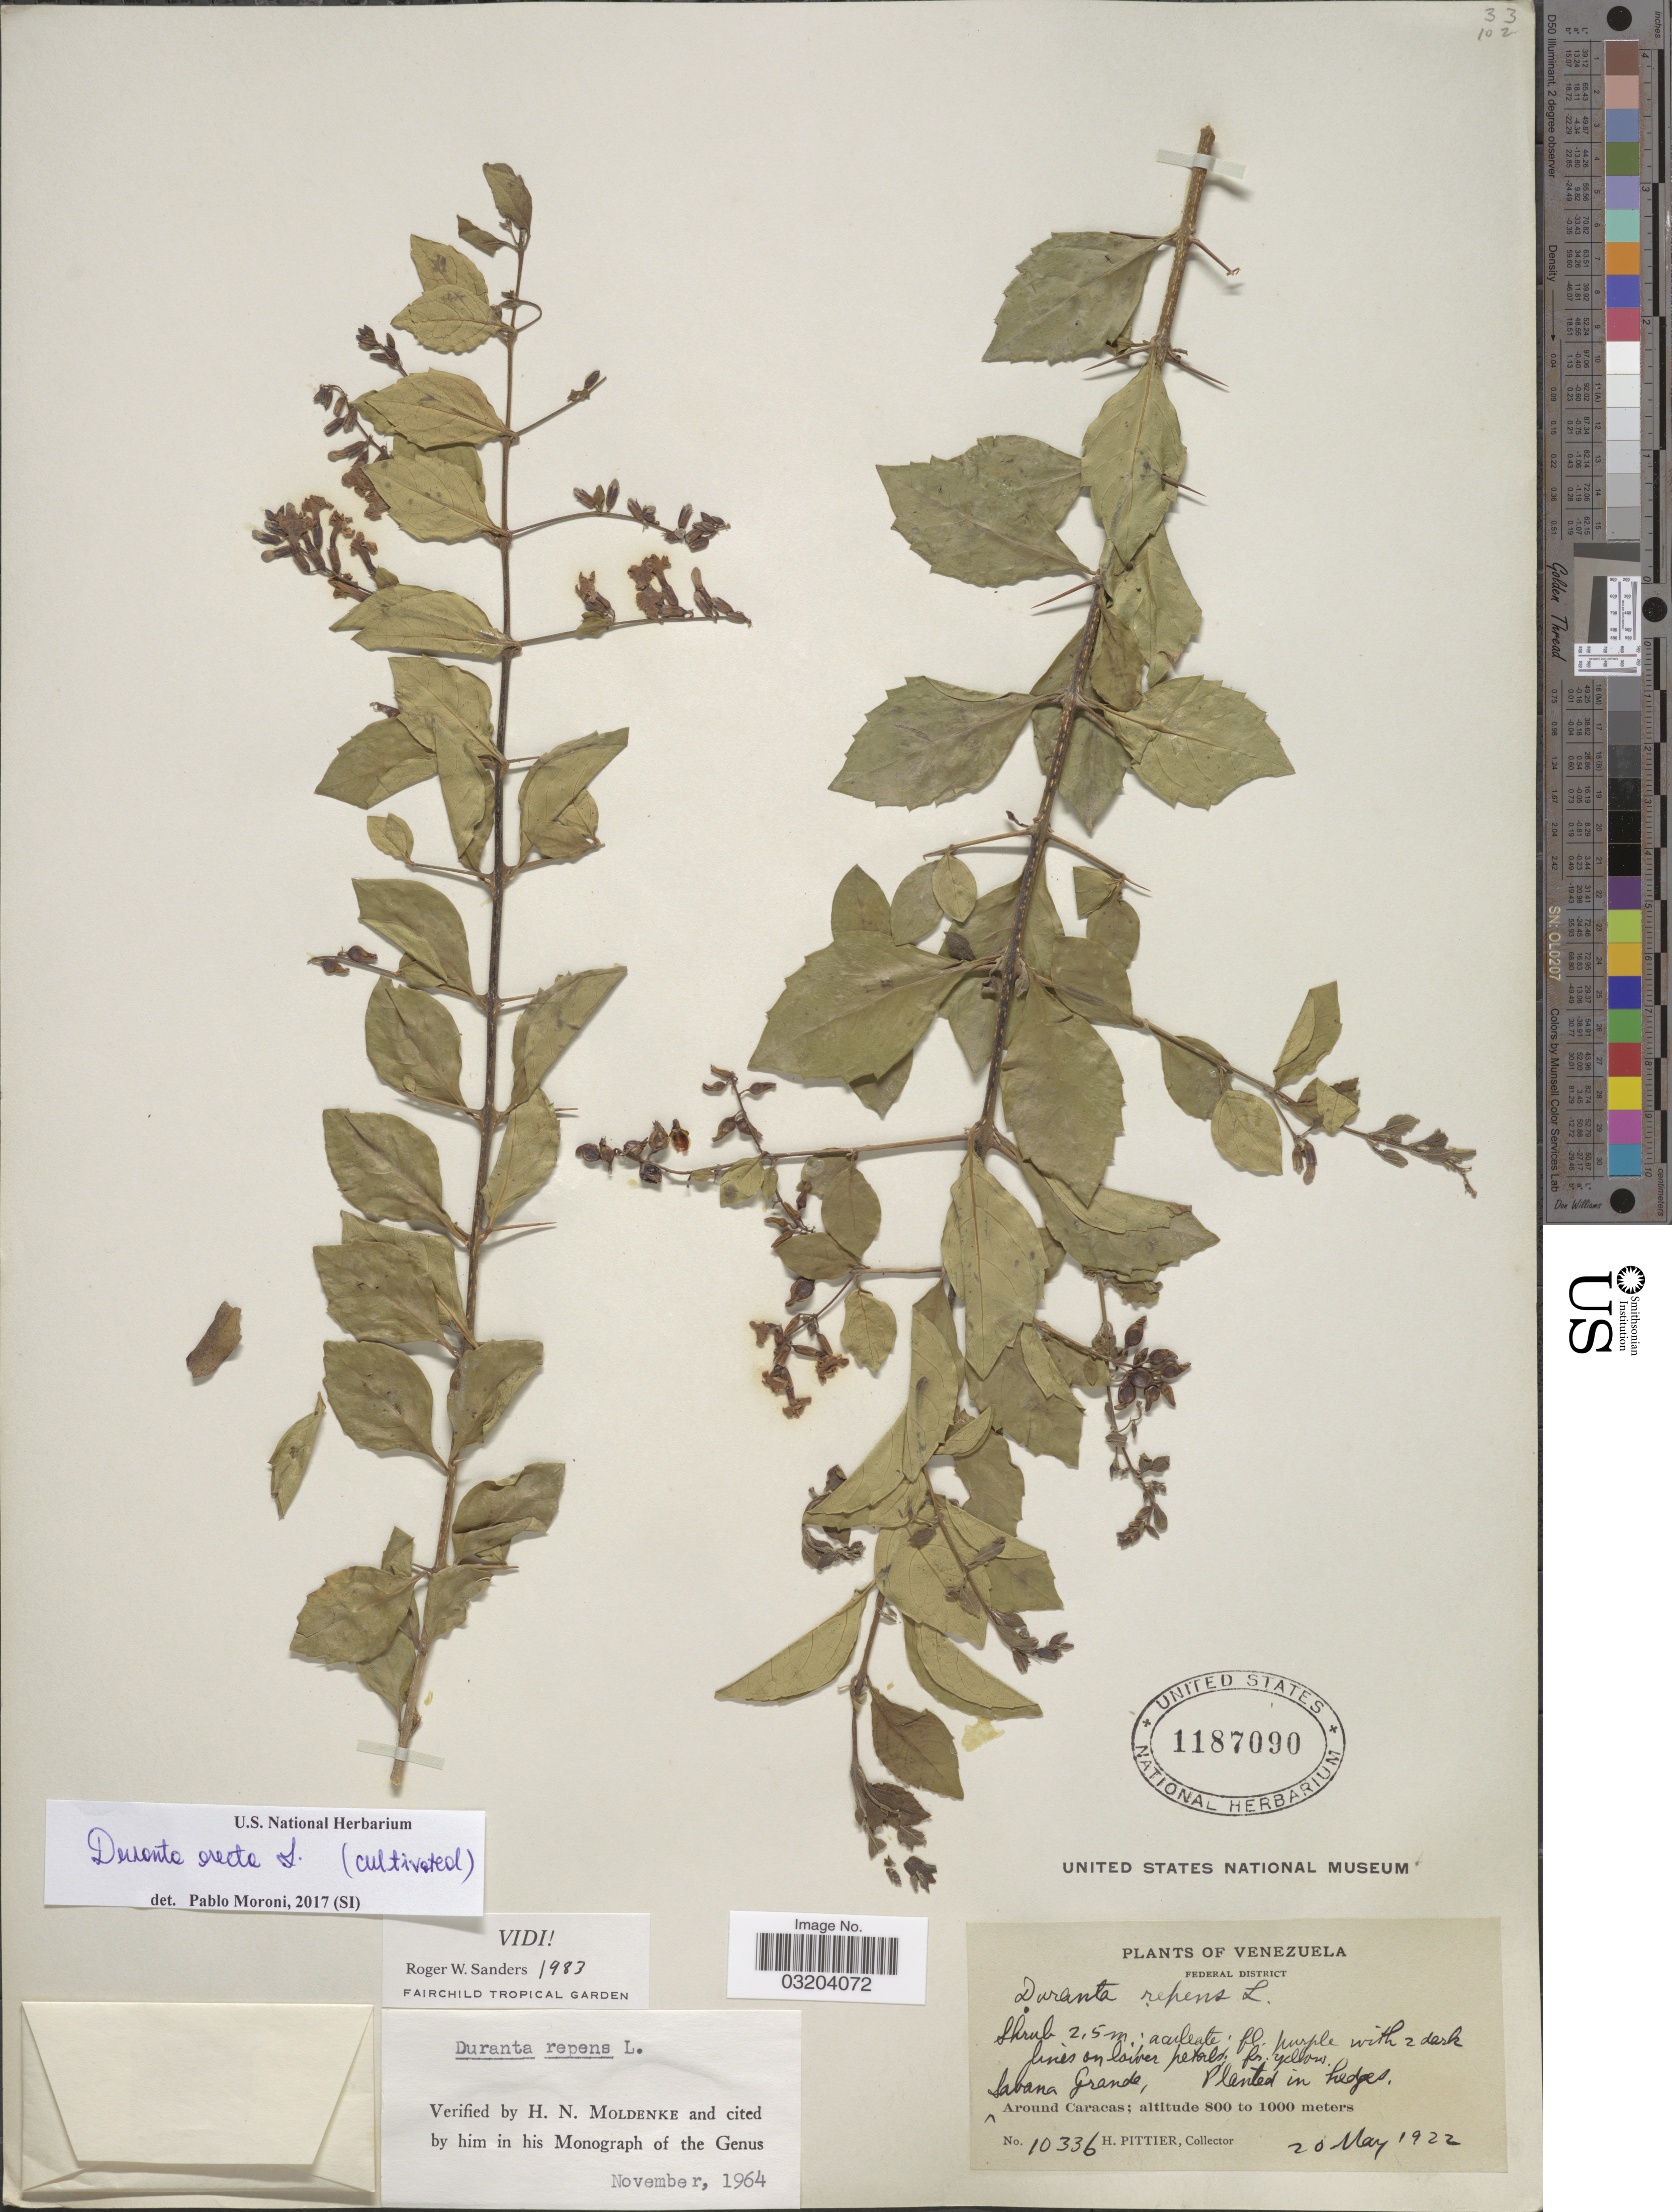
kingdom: Plantae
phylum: Tracheophyta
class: Magnoliopsida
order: Lamiales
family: Verbenaceae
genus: Duranta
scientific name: Duranta erecta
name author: L.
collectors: H. F. Pittier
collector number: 10336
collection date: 1922-05-20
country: Venezuela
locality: Federal District. Sabana Grande, Around Caracas.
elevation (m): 800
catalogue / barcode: US 1187090